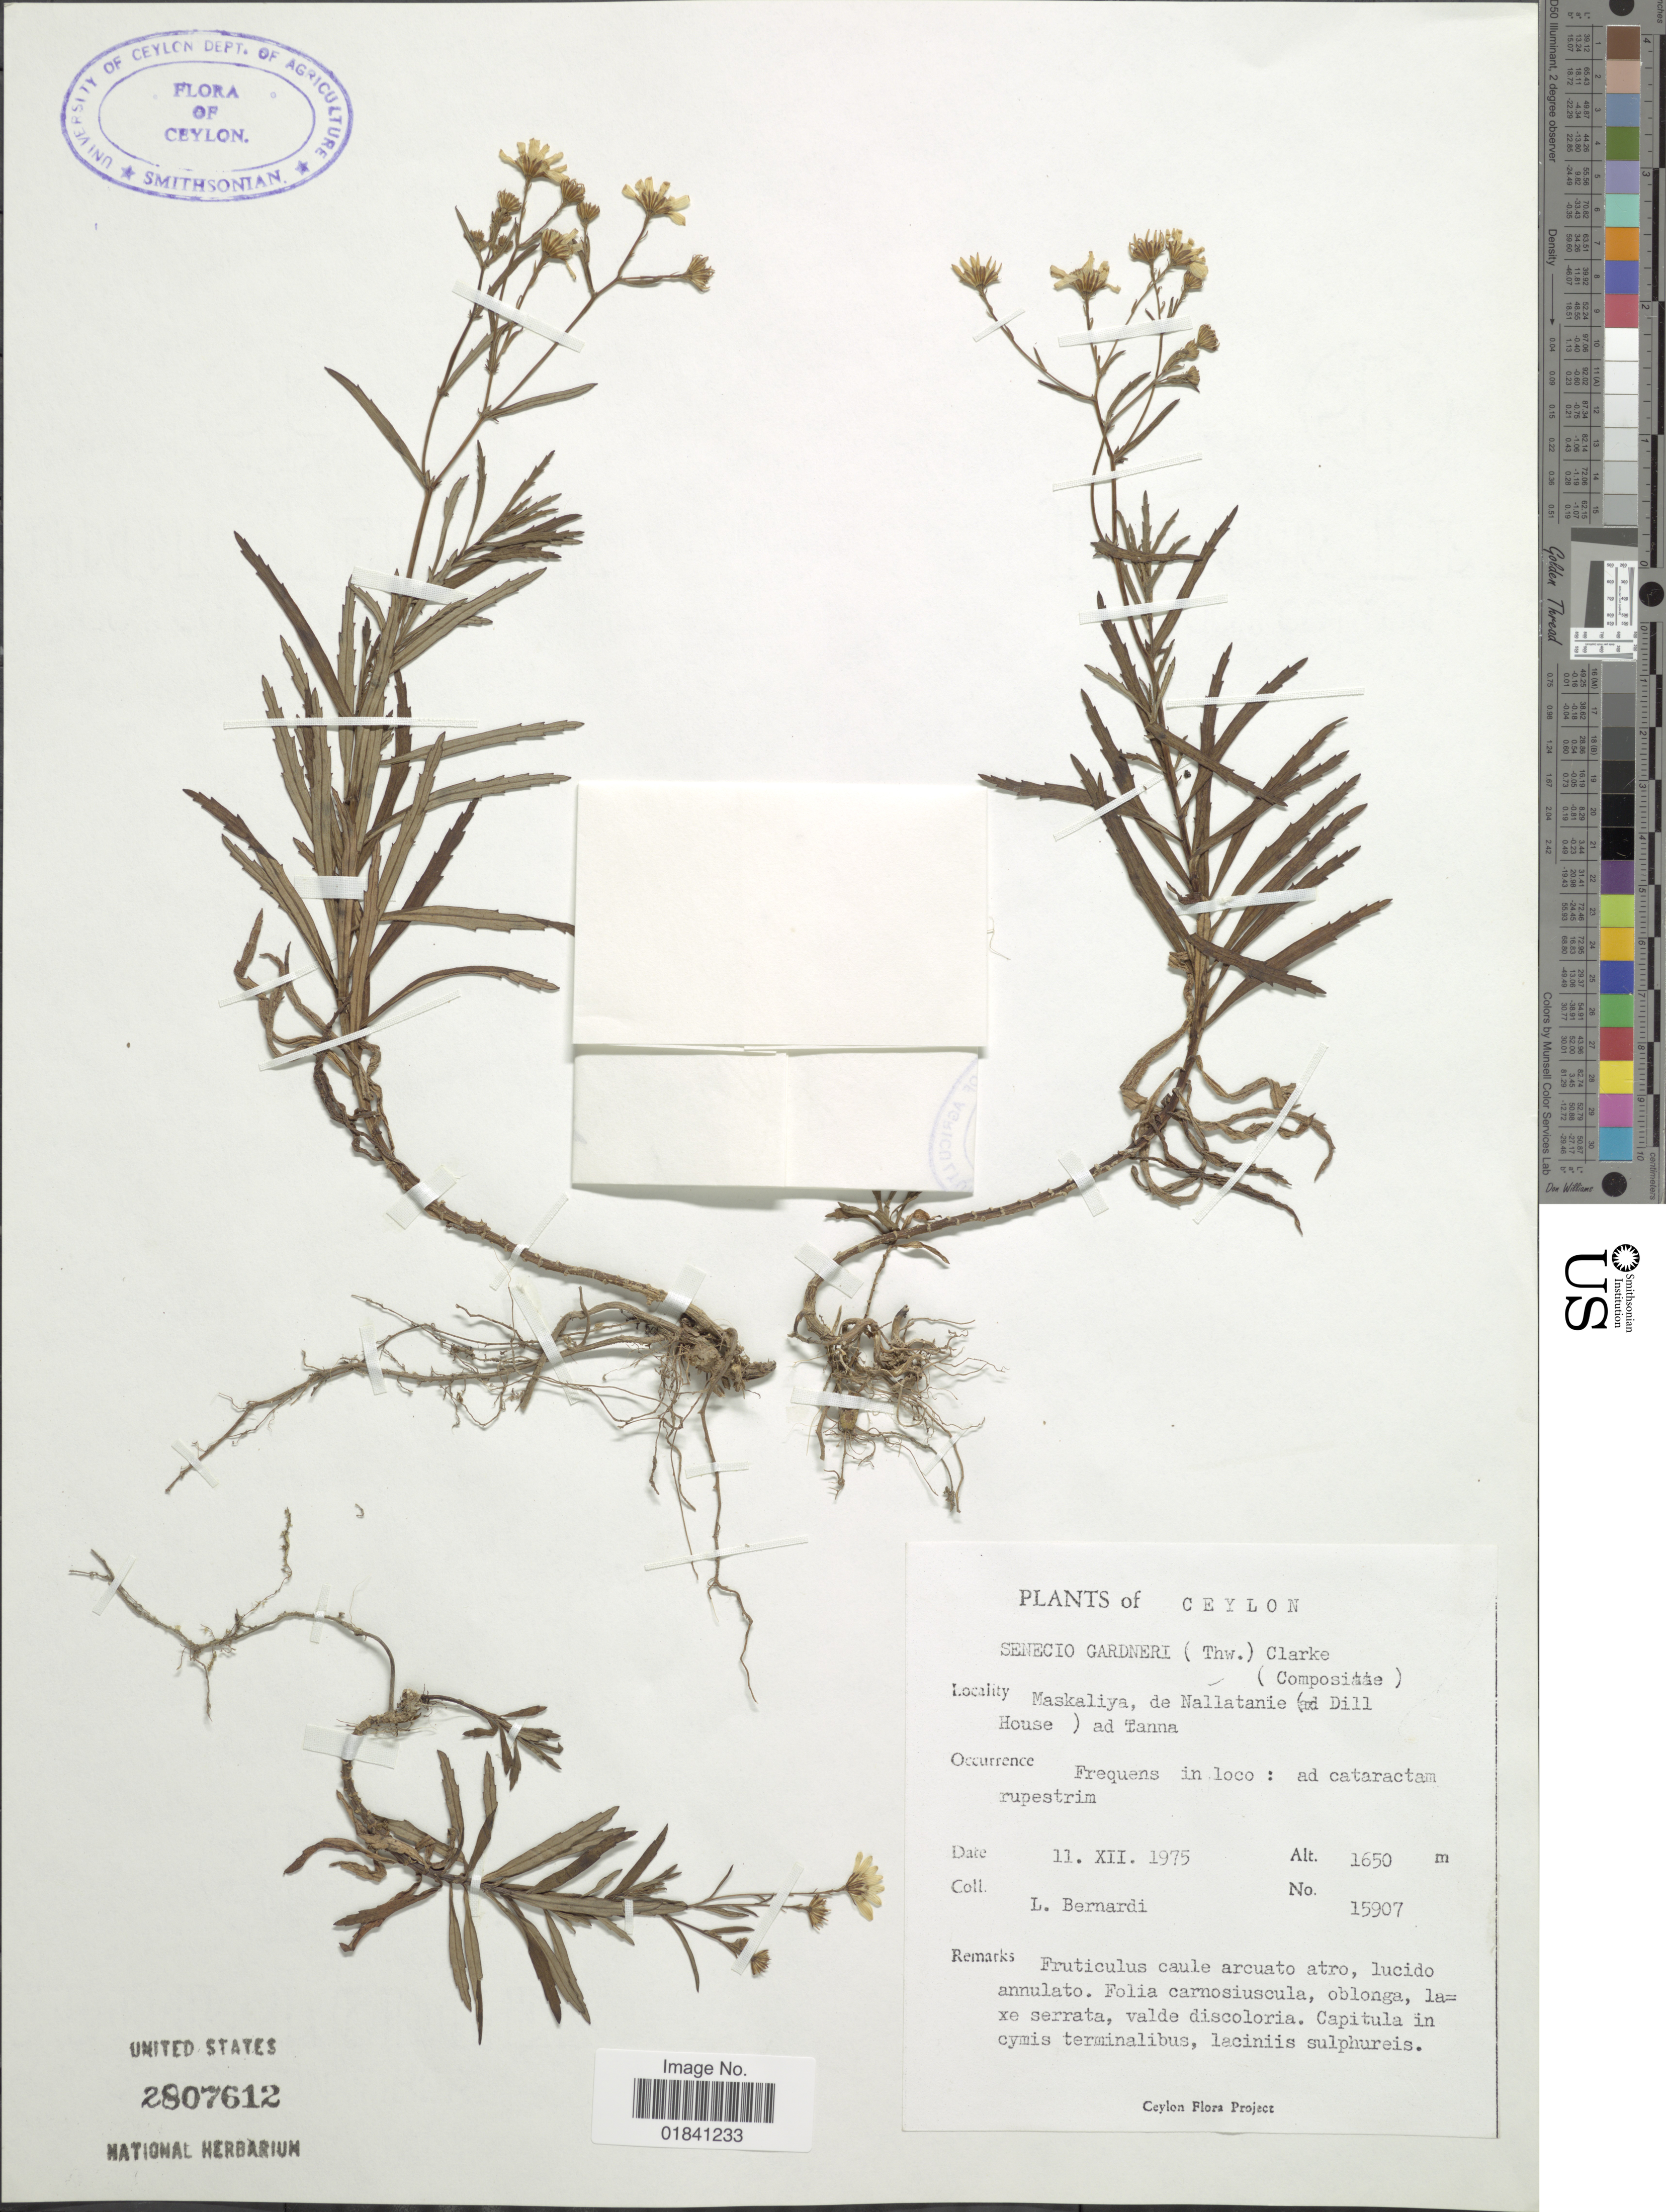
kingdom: Plantae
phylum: Tracheophyta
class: Magnoliopsida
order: Asterales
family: Asteraceae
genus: Senecio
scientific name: Senecio gardneri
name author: Clarke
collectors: L. Bernardi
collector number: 15907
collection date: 1975-12-11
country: Sri Lanka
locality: Ceylon. Maskaliya, de Nallatanie (ad [interpreted] Dill House) ad Tanna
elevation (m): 1650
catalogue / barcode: US 2807612